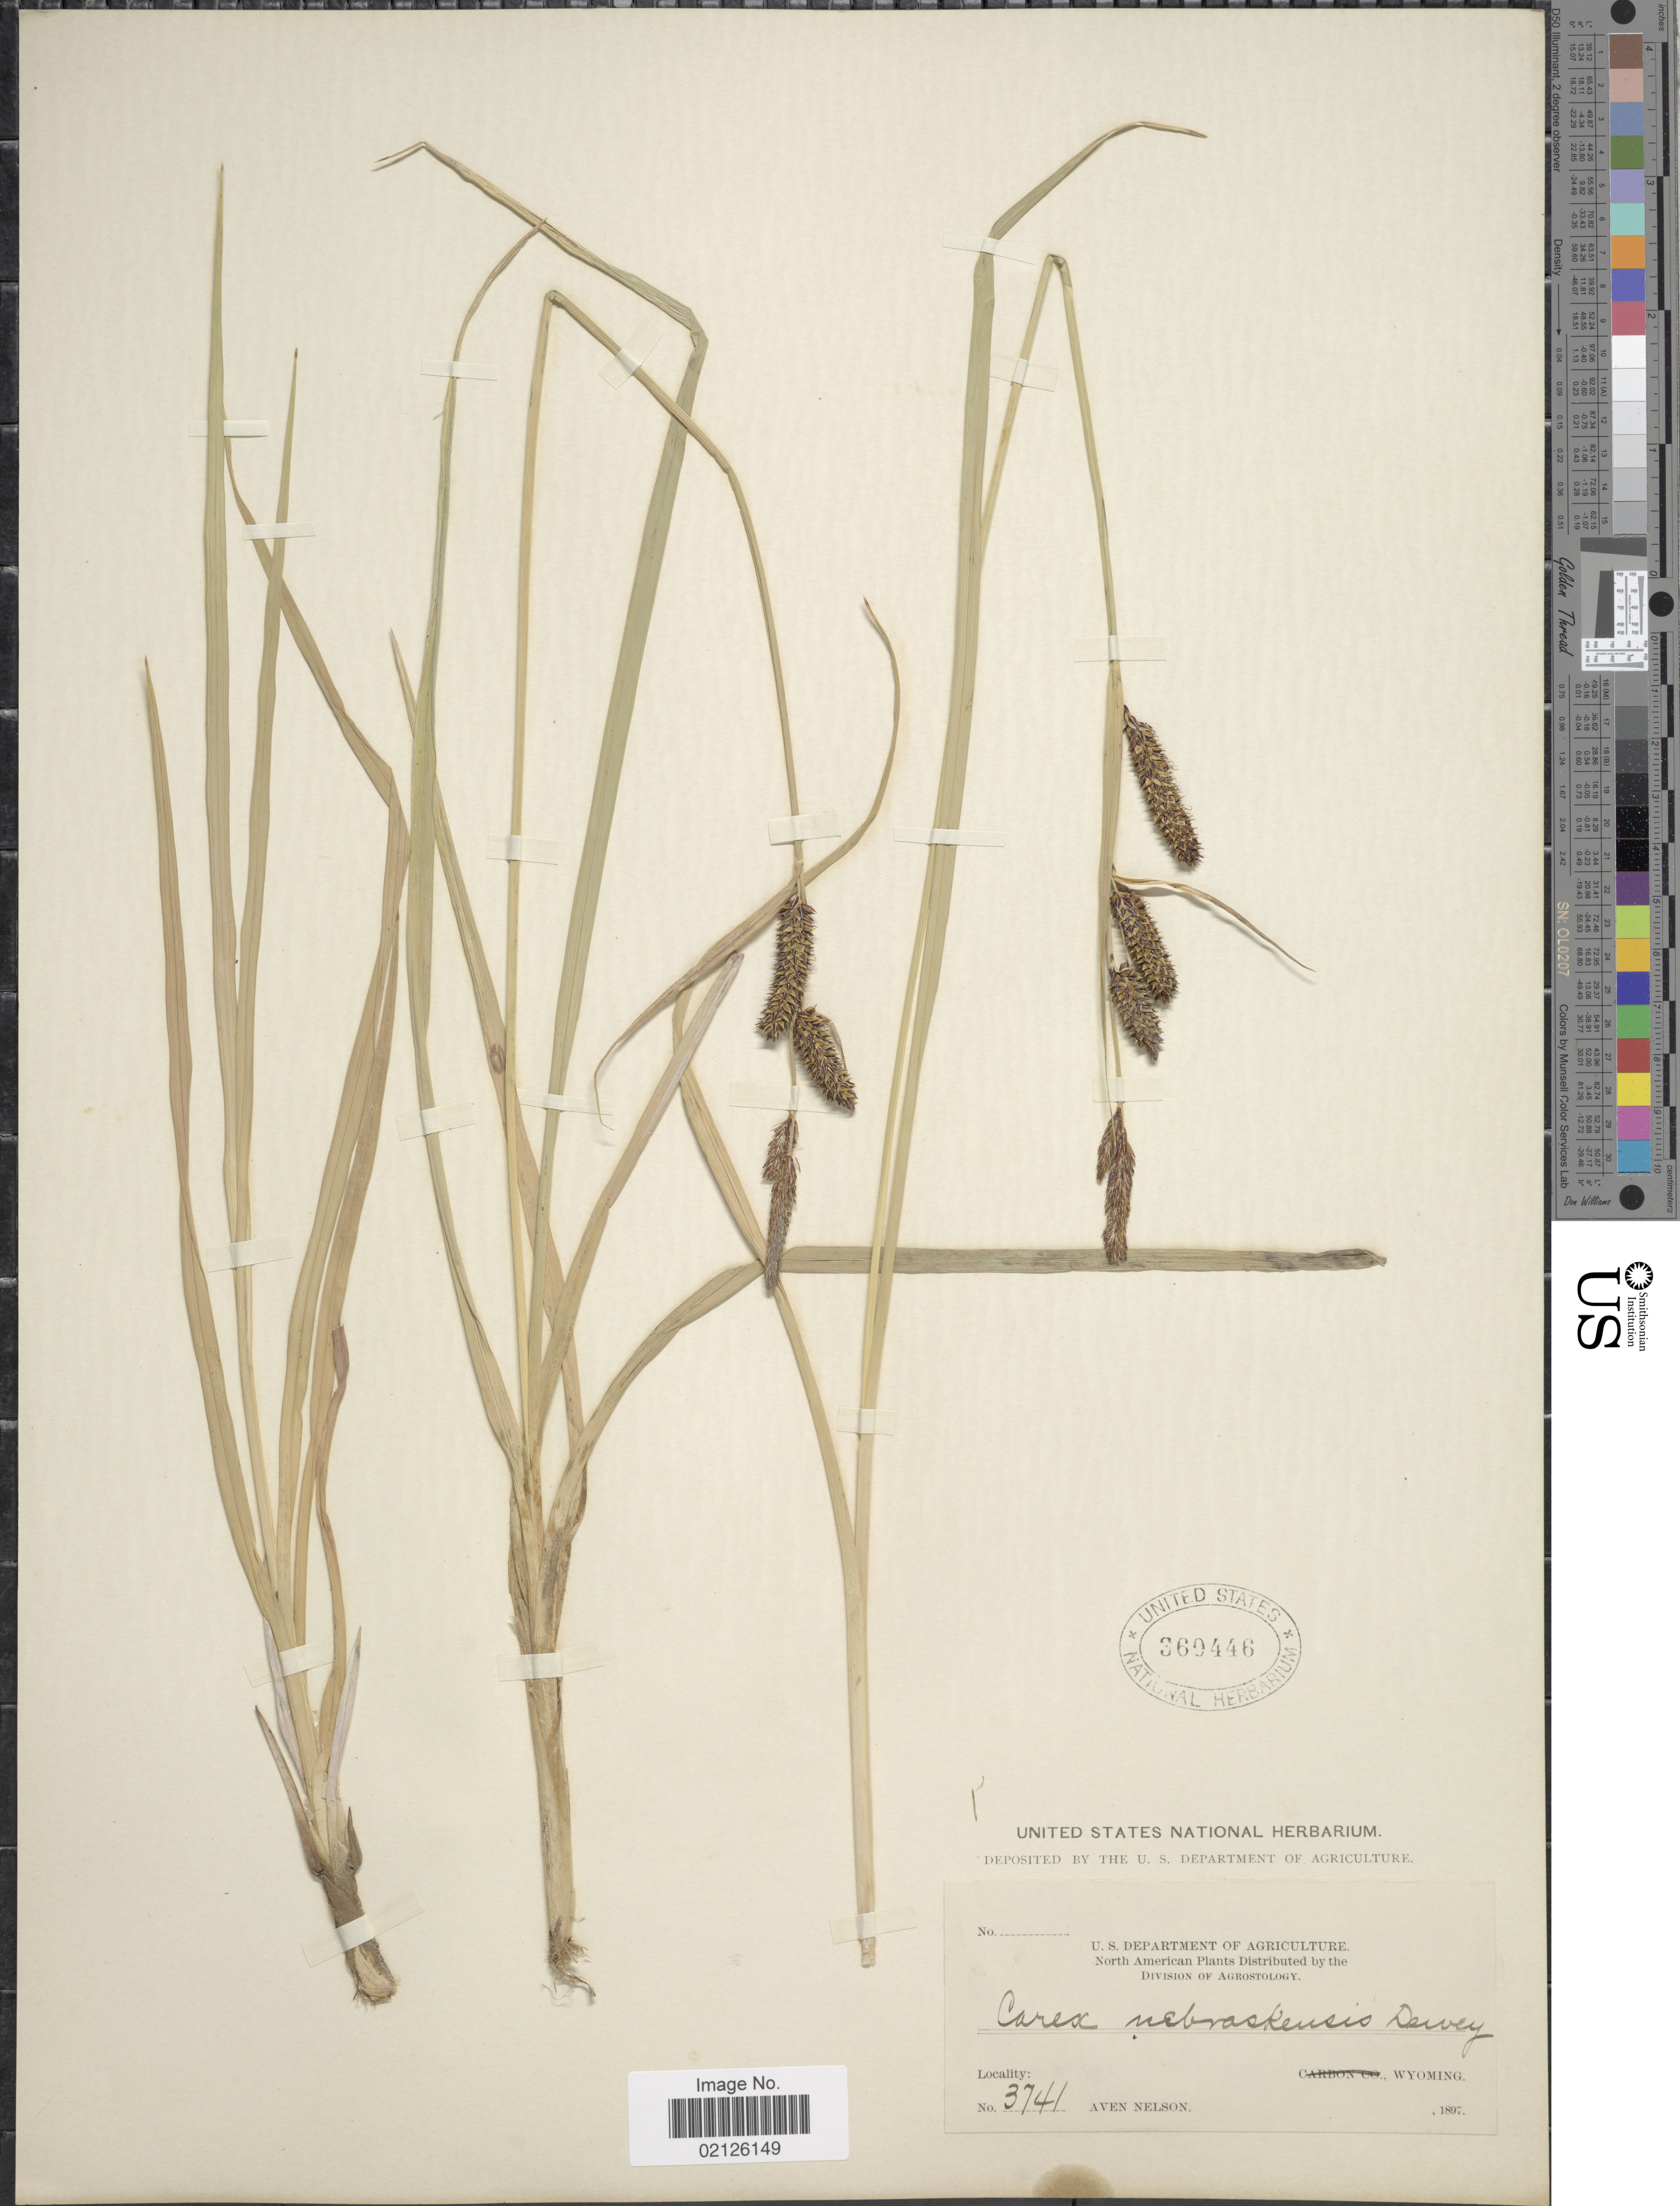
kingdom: Plantae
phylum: Tracheophyta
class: Liliopsida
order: Poales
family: Cyperaceae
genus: Carex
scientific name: Carex nebrascensis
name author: Dewey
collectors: A. Nelson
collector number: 3741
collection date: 1897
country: United States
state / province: Wyoming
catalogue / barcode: US 360446